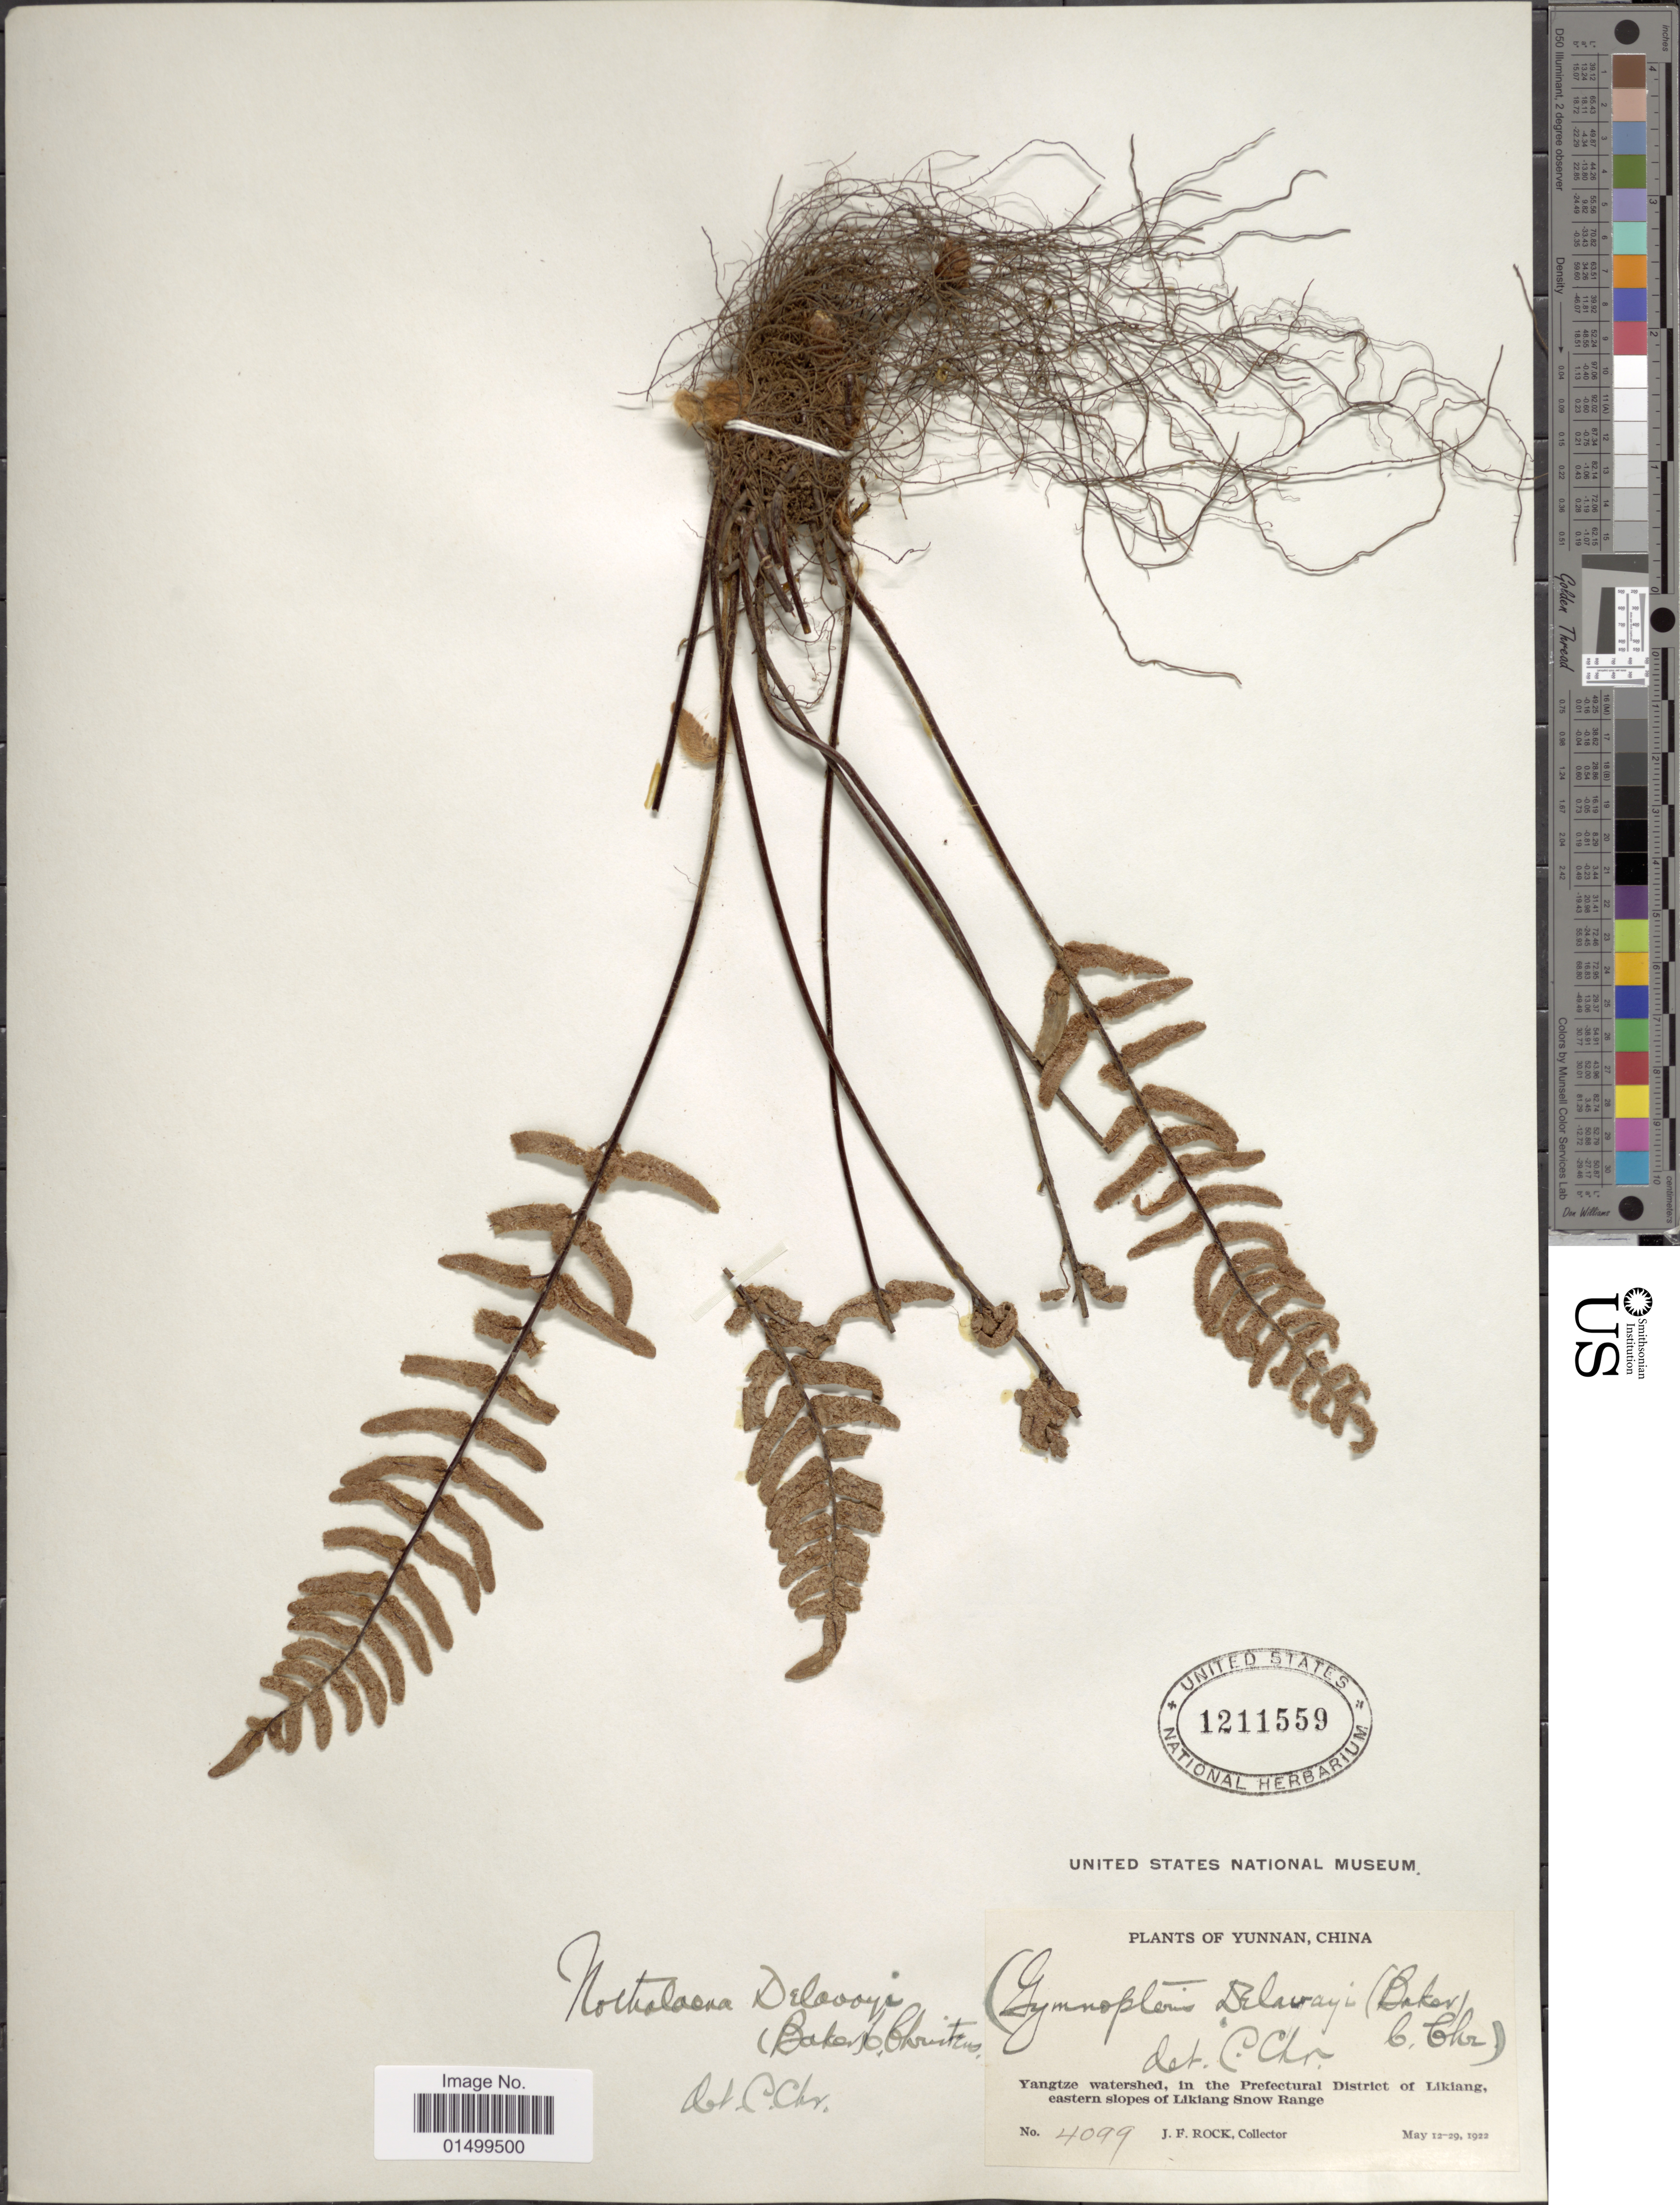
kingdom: Plantae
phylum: Tracheophyta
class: Polypodiopsida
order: Polypodiales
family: Pteridaceae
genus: Cheilanthes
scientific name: Cheilanthes delavayi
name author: Baker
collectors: J. Rock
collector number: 4099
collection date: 1922-05-12/1922-05-29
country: China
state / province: Yunnan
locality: Ynagtze watershed, in the Prefectural District of Likiang, eastern slopes of Likiang Snow Range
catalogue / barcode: US 1211559